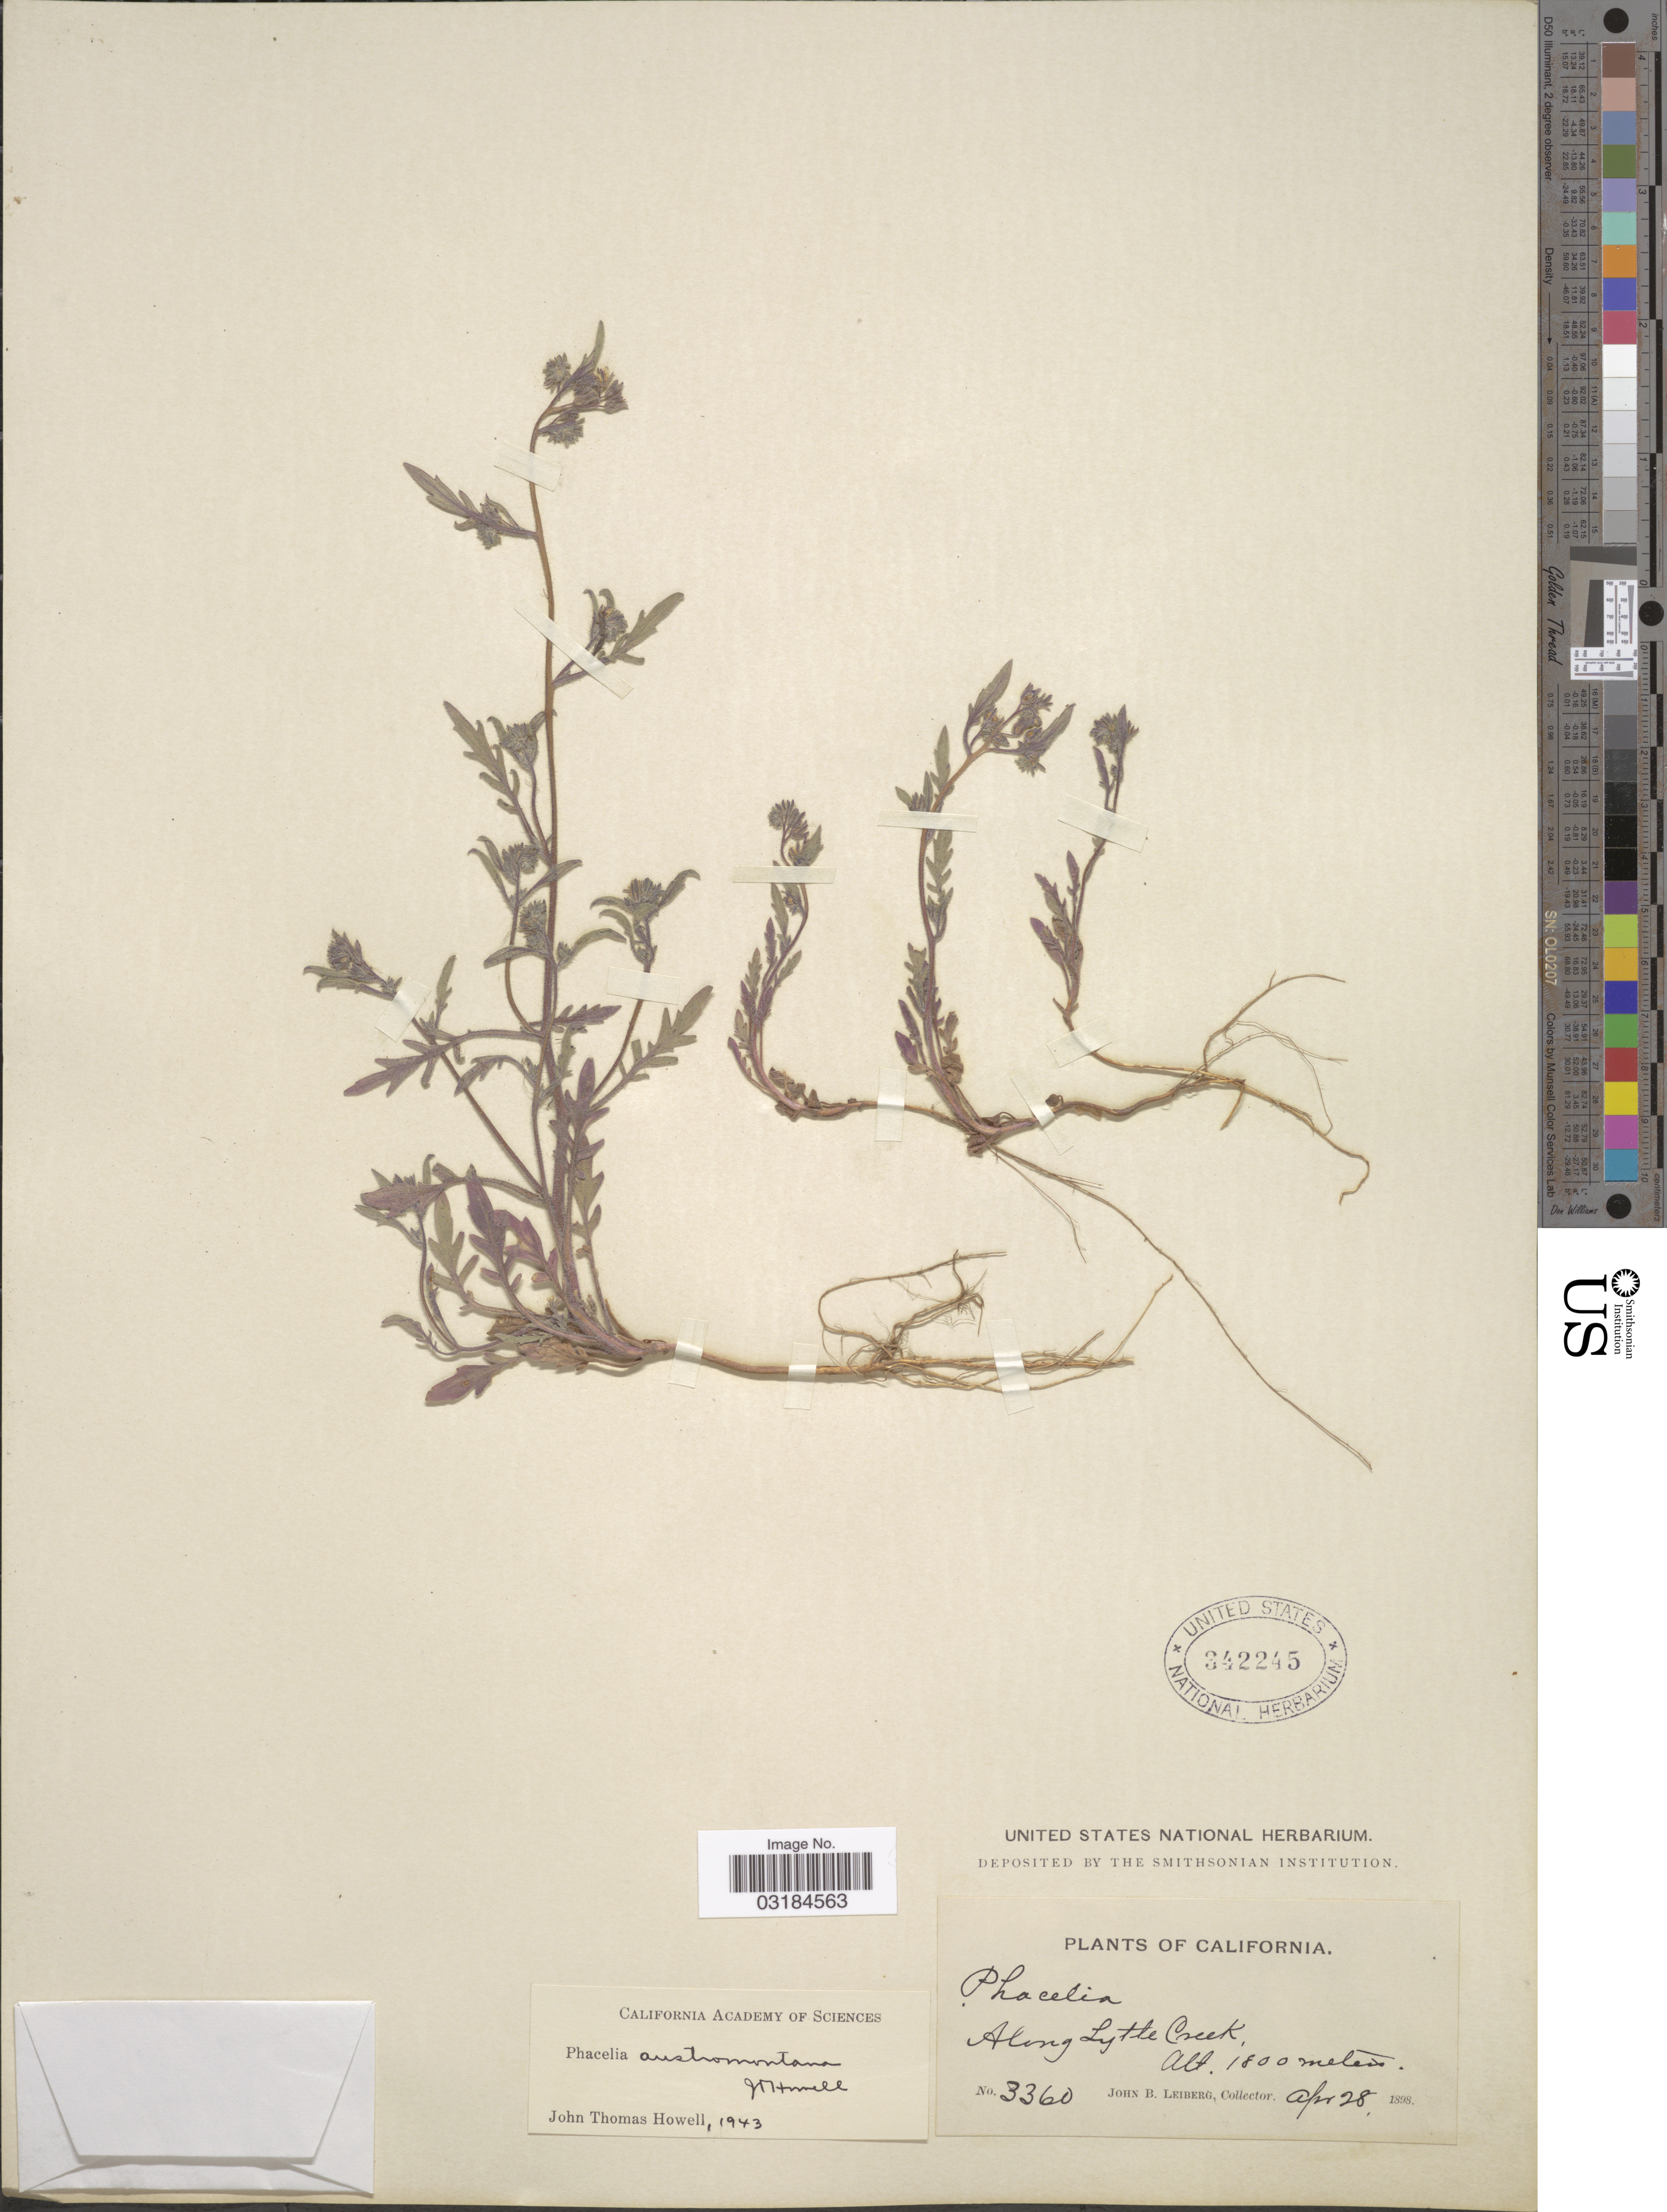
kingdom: Plantae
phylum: Tracheophyta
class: Magnoliopsida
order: Boraginales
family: Hydrophyllaceae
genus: Phacelia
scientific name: Phacelia austromontana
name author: J.T. Howell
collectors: J. B. Leiberg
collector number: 3360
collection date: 1898-04-28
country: United States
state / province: California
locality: Along Lytle Creek.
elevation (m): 1800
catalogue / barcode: US 342245